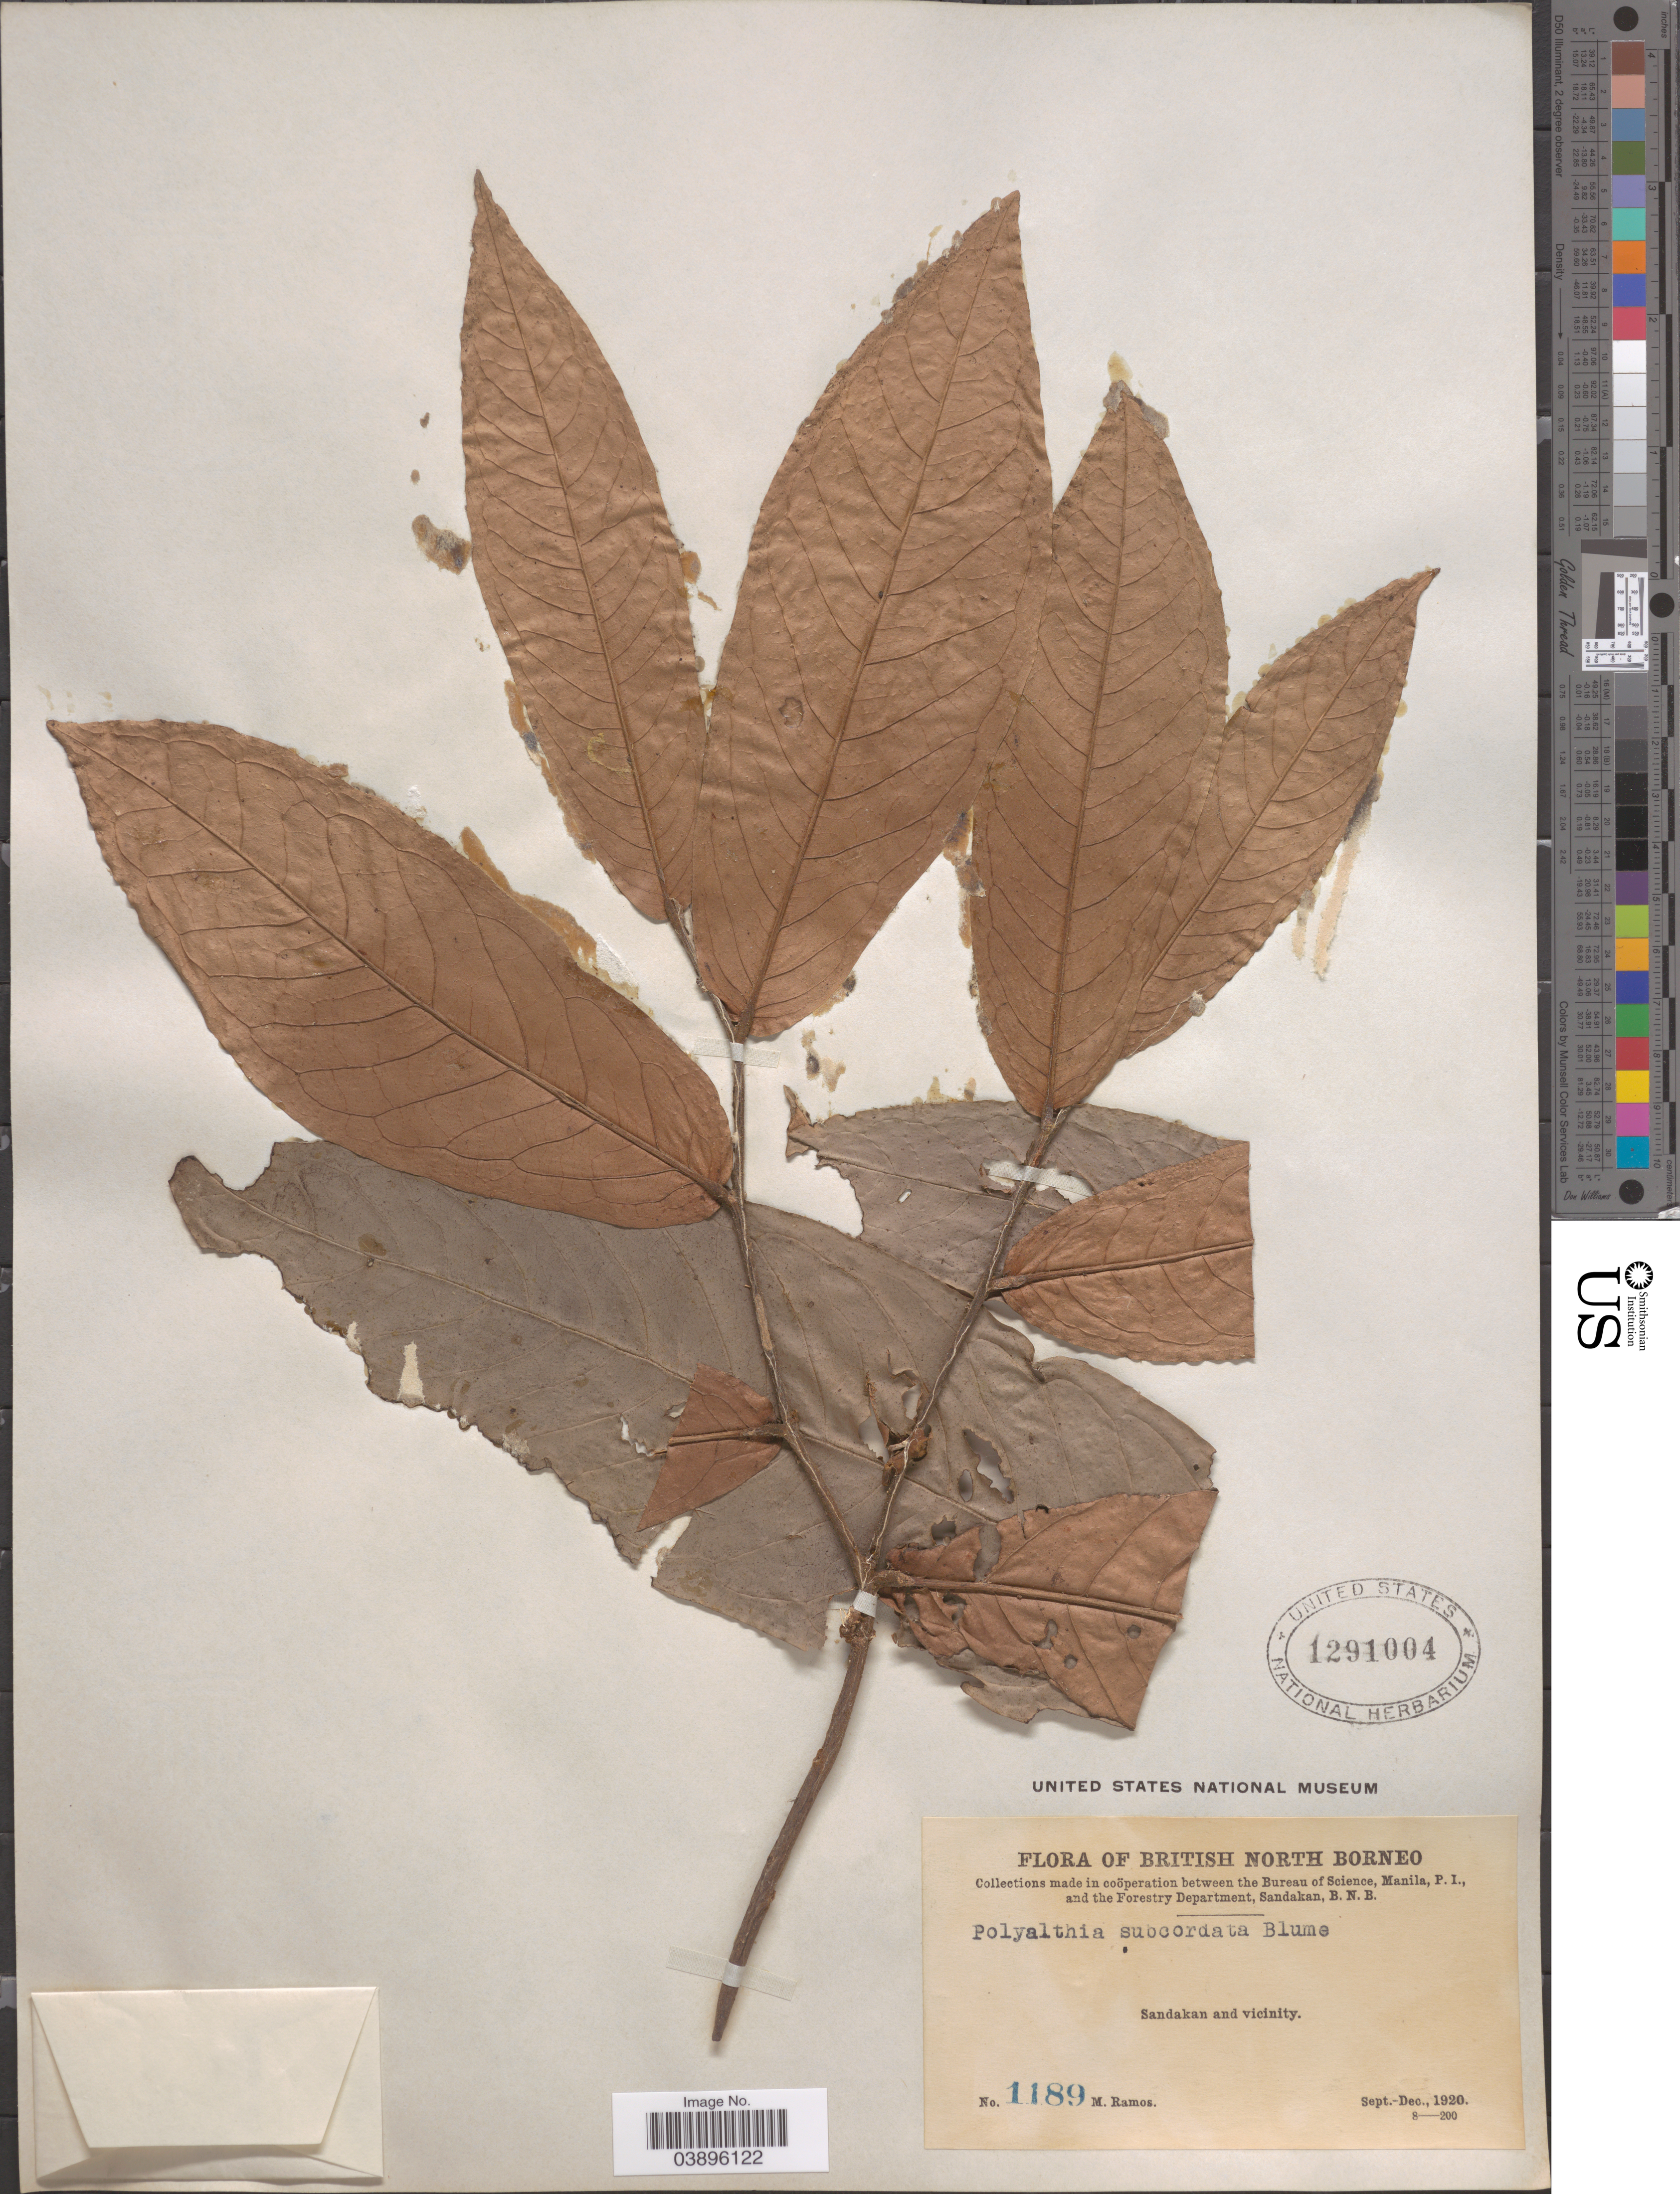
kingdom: Plantae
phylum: Tracheophyta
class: Magnoliopsida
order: Magnoliales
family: Annonaceae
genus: Polyalthia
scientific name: Polyalthia subcordata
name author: (Blume) Blume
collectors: M. Ramos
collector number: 1189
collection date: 1920-09/1920-12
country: Malaysia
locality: British North Borneo. Sandakan and vicinity.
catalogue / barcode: US 1291004